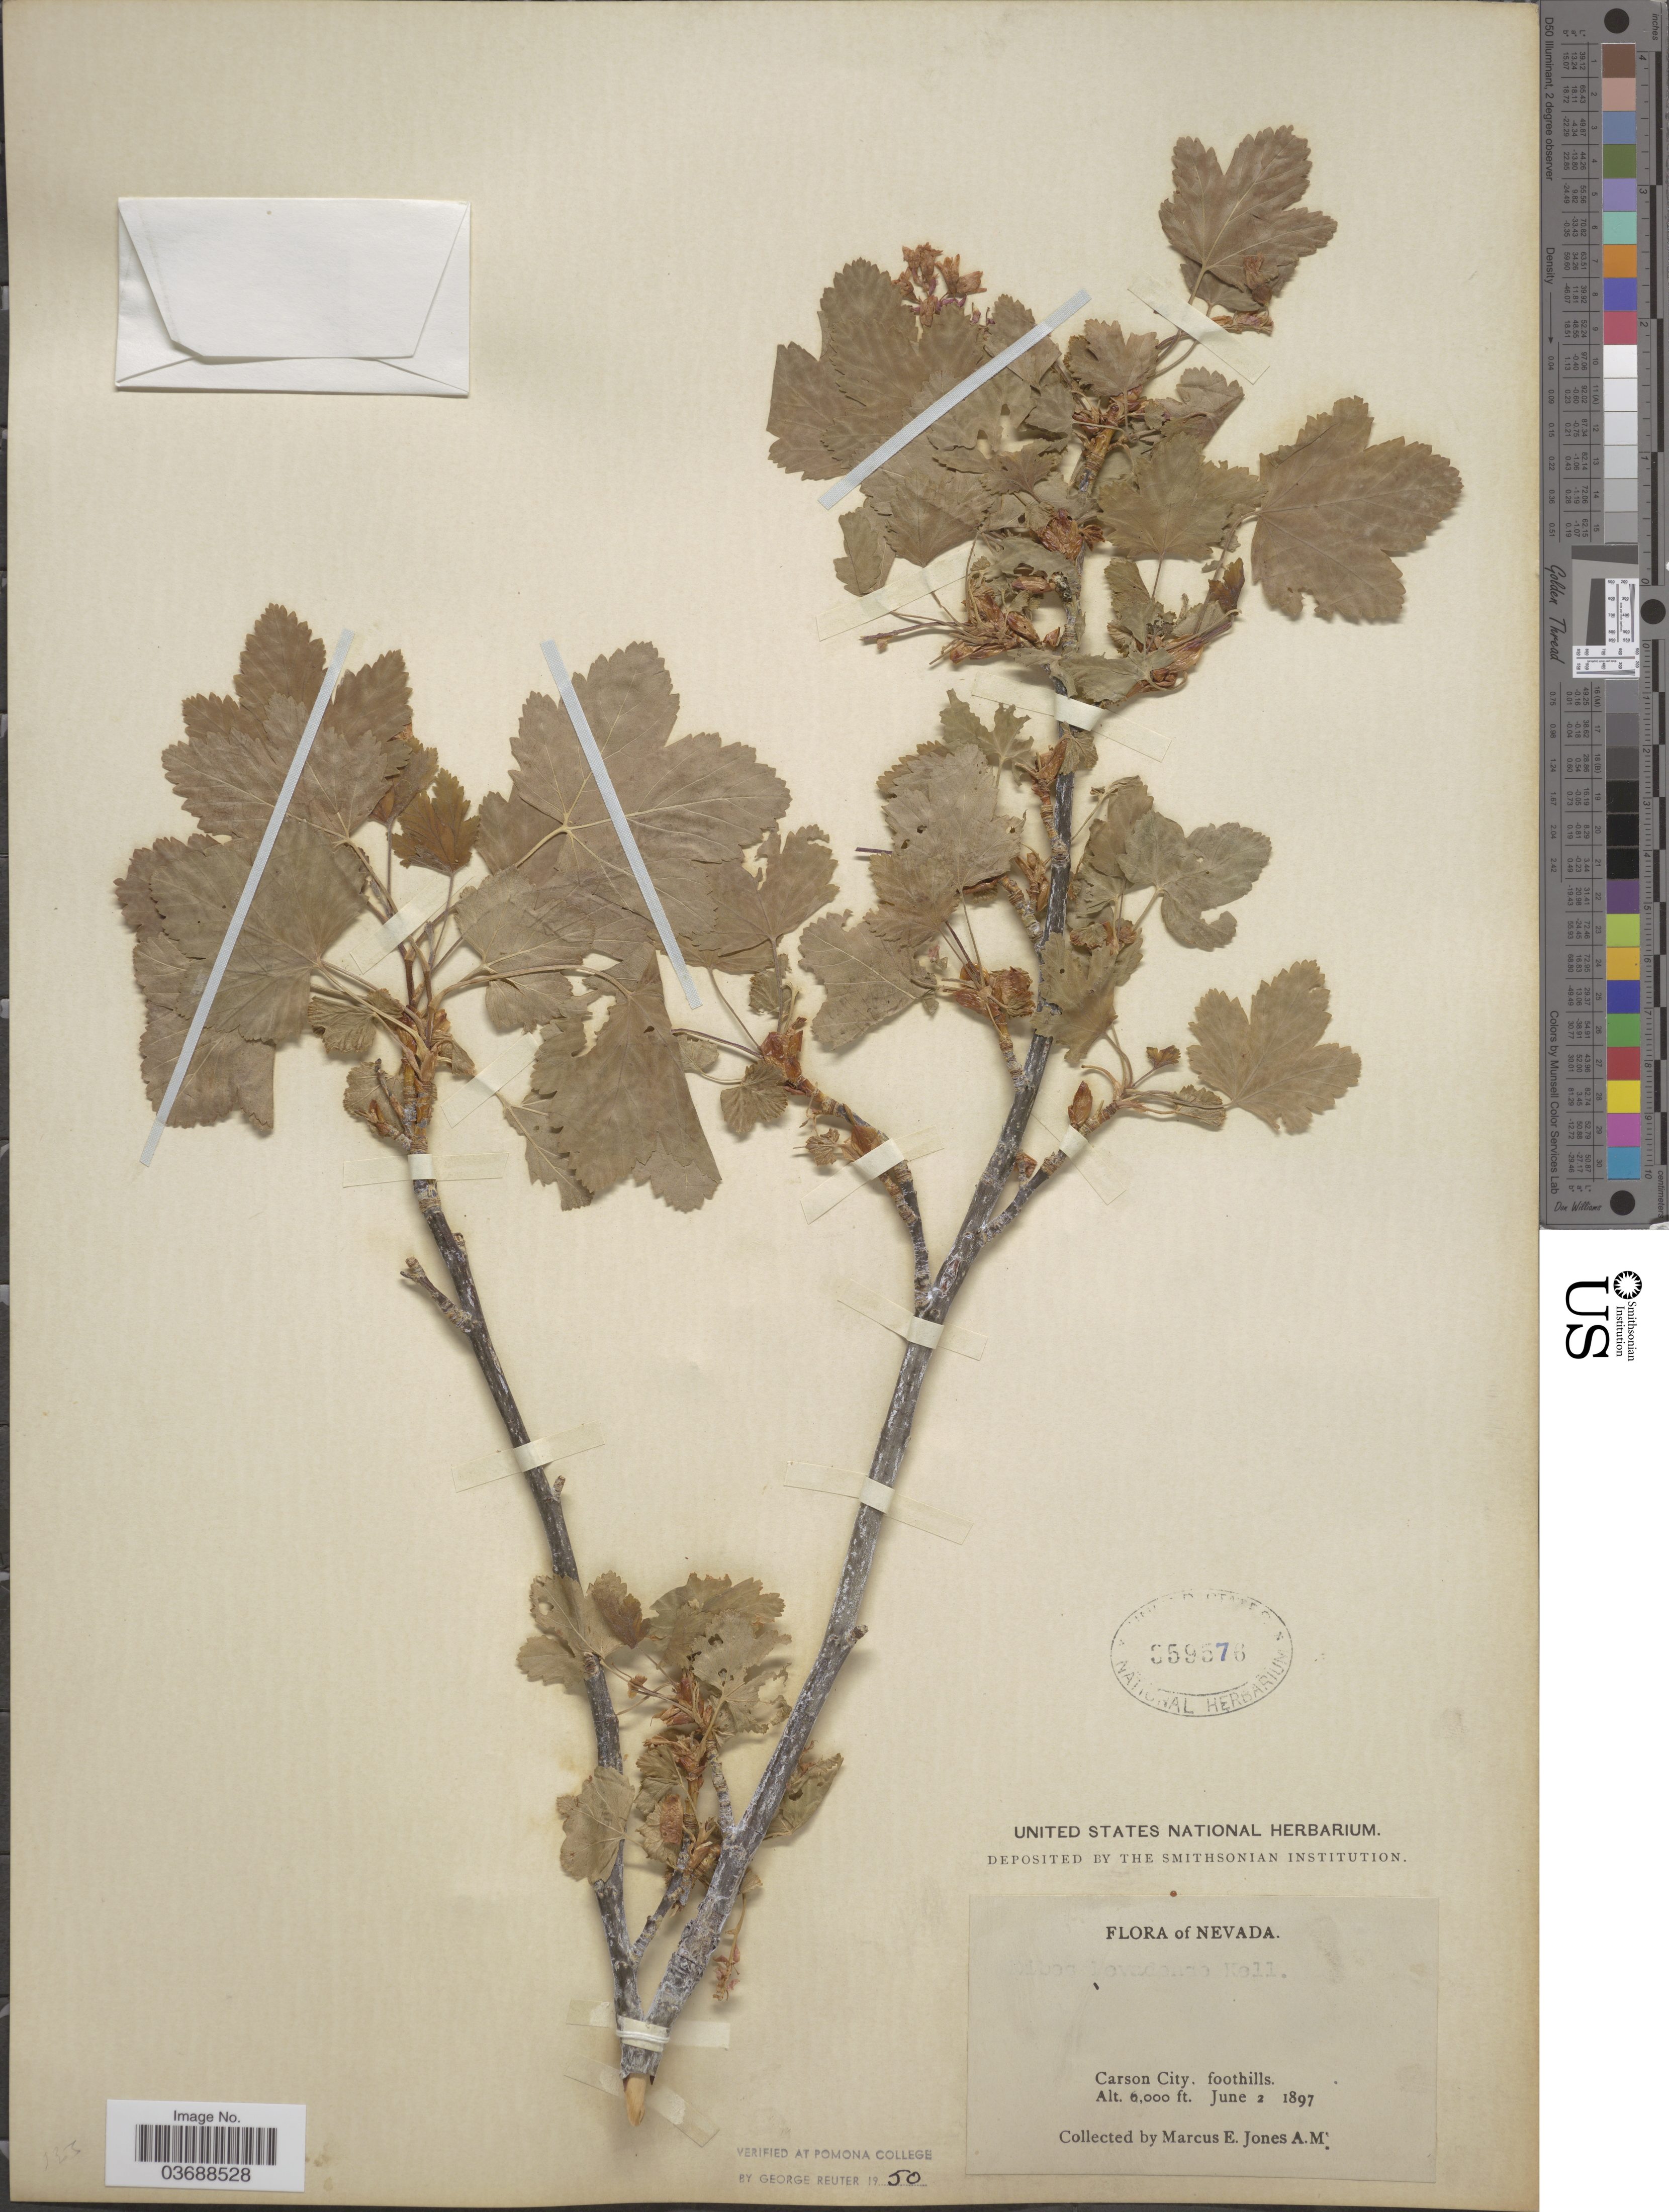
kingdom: Plantae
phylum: Tracheophyta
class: Magnoliopsida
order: Saxifragales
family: Grossulariaceae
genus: Ribes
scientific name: Ribes nevadense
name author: Kellogg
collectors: M. E. Jones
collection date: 1897-06-02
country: United States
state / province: Nevada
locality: Carson City, foothills.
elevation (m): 1829